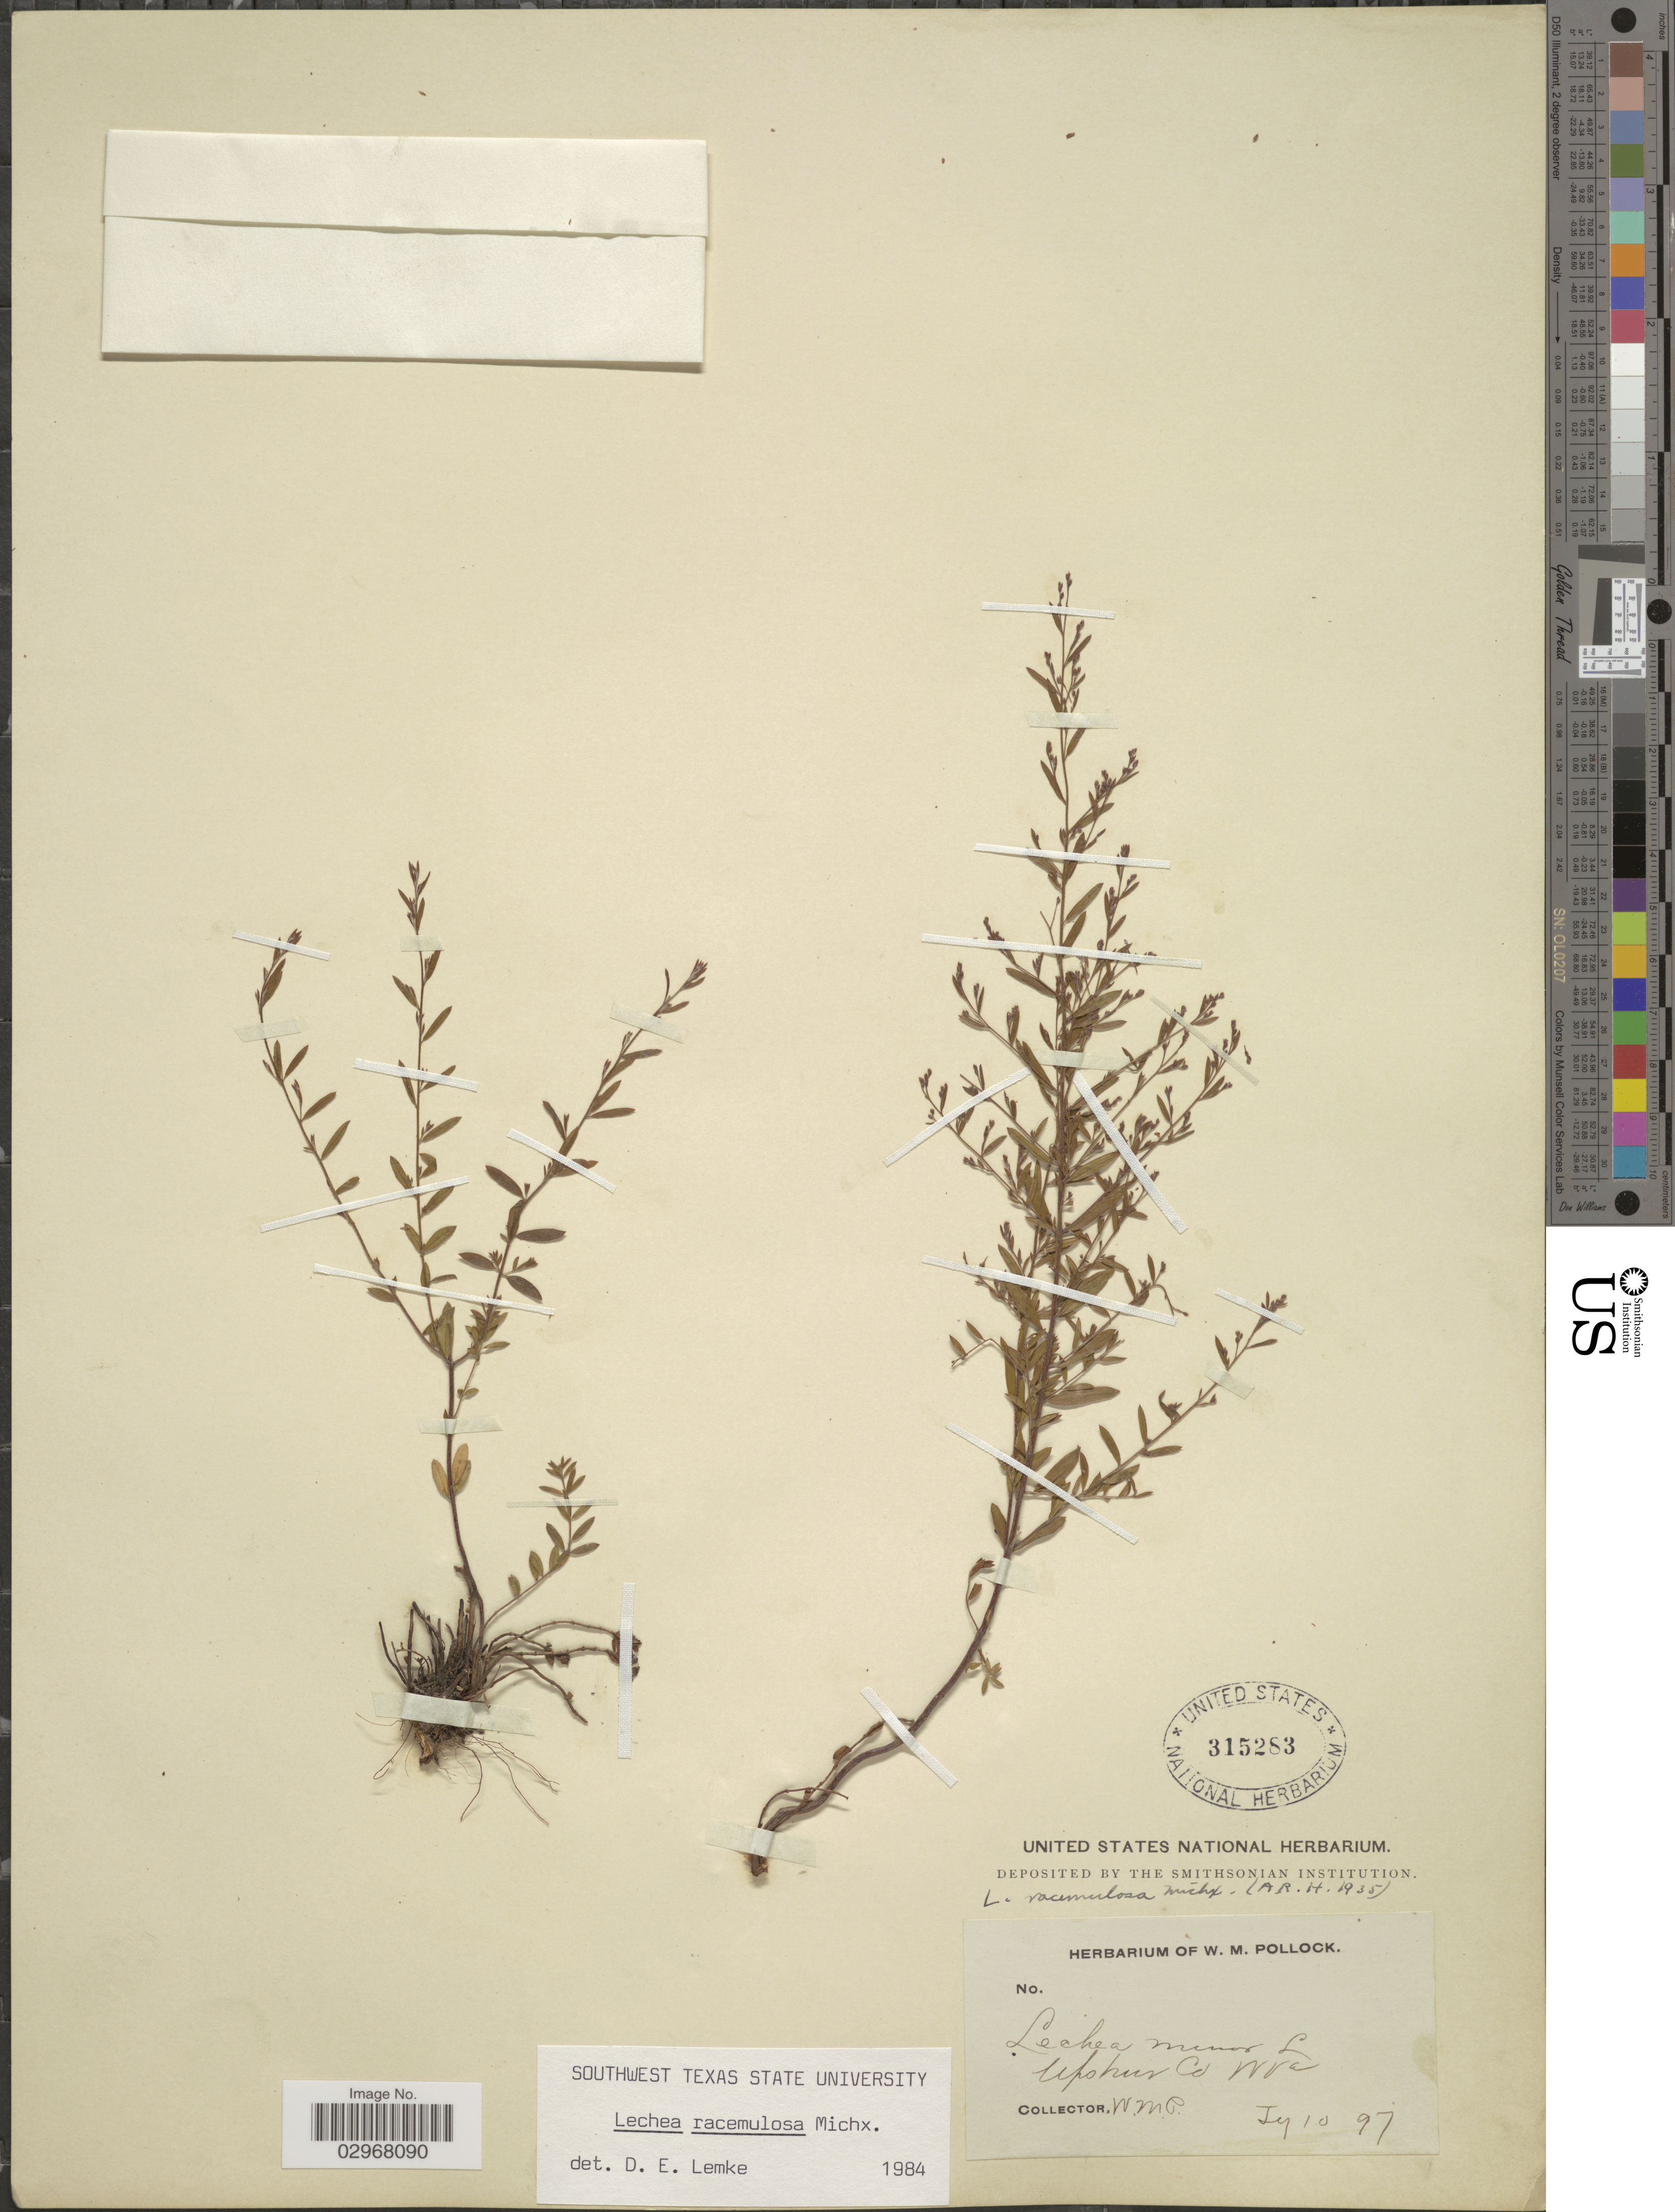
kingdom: Plantae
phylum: Tracheophyta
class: Magnoliopsida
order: Malvales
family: Cistaceae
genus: Lechea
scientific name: Lechea racemulosa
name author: Michx.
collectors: W. M. Pollock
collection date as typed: Transcribed d/m/y: 10/7/97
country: United States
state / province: West Virginia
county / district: Upshur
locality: WVa.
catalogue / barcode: US 315283